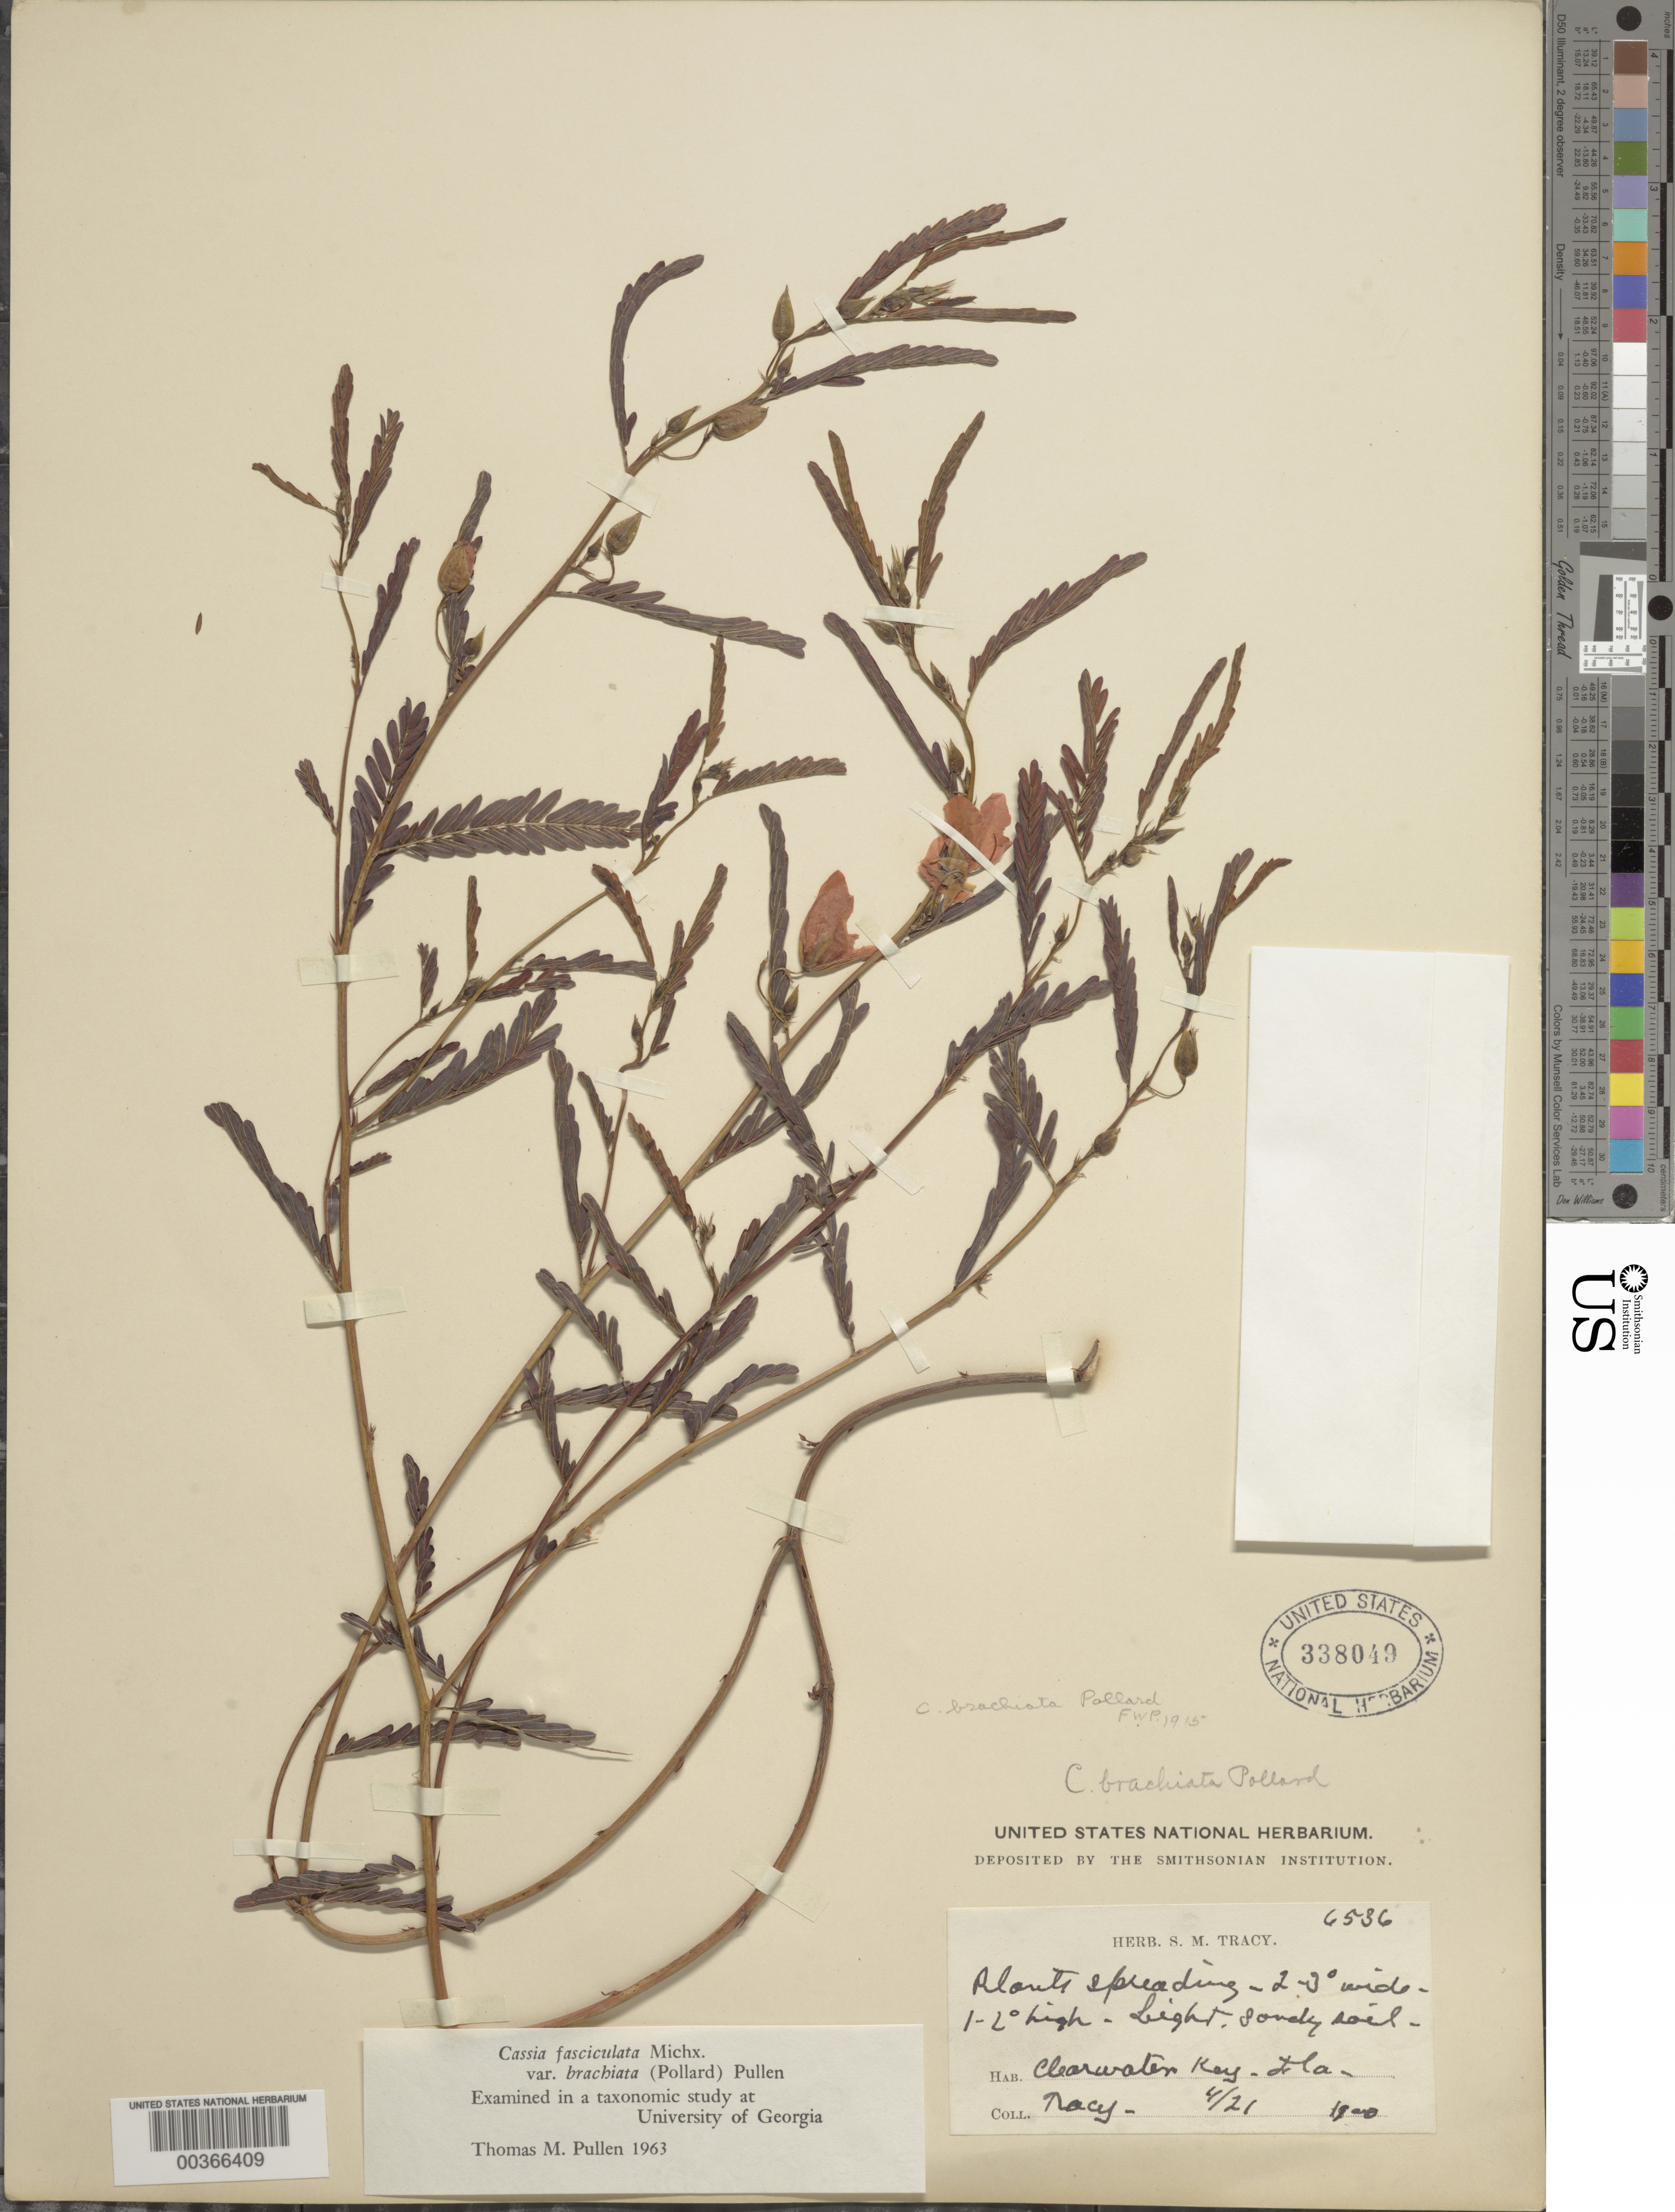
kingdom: Plantae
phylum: Tracheophyta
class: Magnoliopsida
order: Fabales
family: Fabaceae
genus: Chamaecrista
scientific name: Chamaecrista fasciculata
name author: (Michx.) Greene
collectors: -. Tracy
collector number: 6536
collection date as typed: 21 Apr 1900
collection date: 1900-04-21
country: United States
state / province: Florida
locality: Clearwater key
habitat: Light sandy soil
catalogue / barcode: US 338049